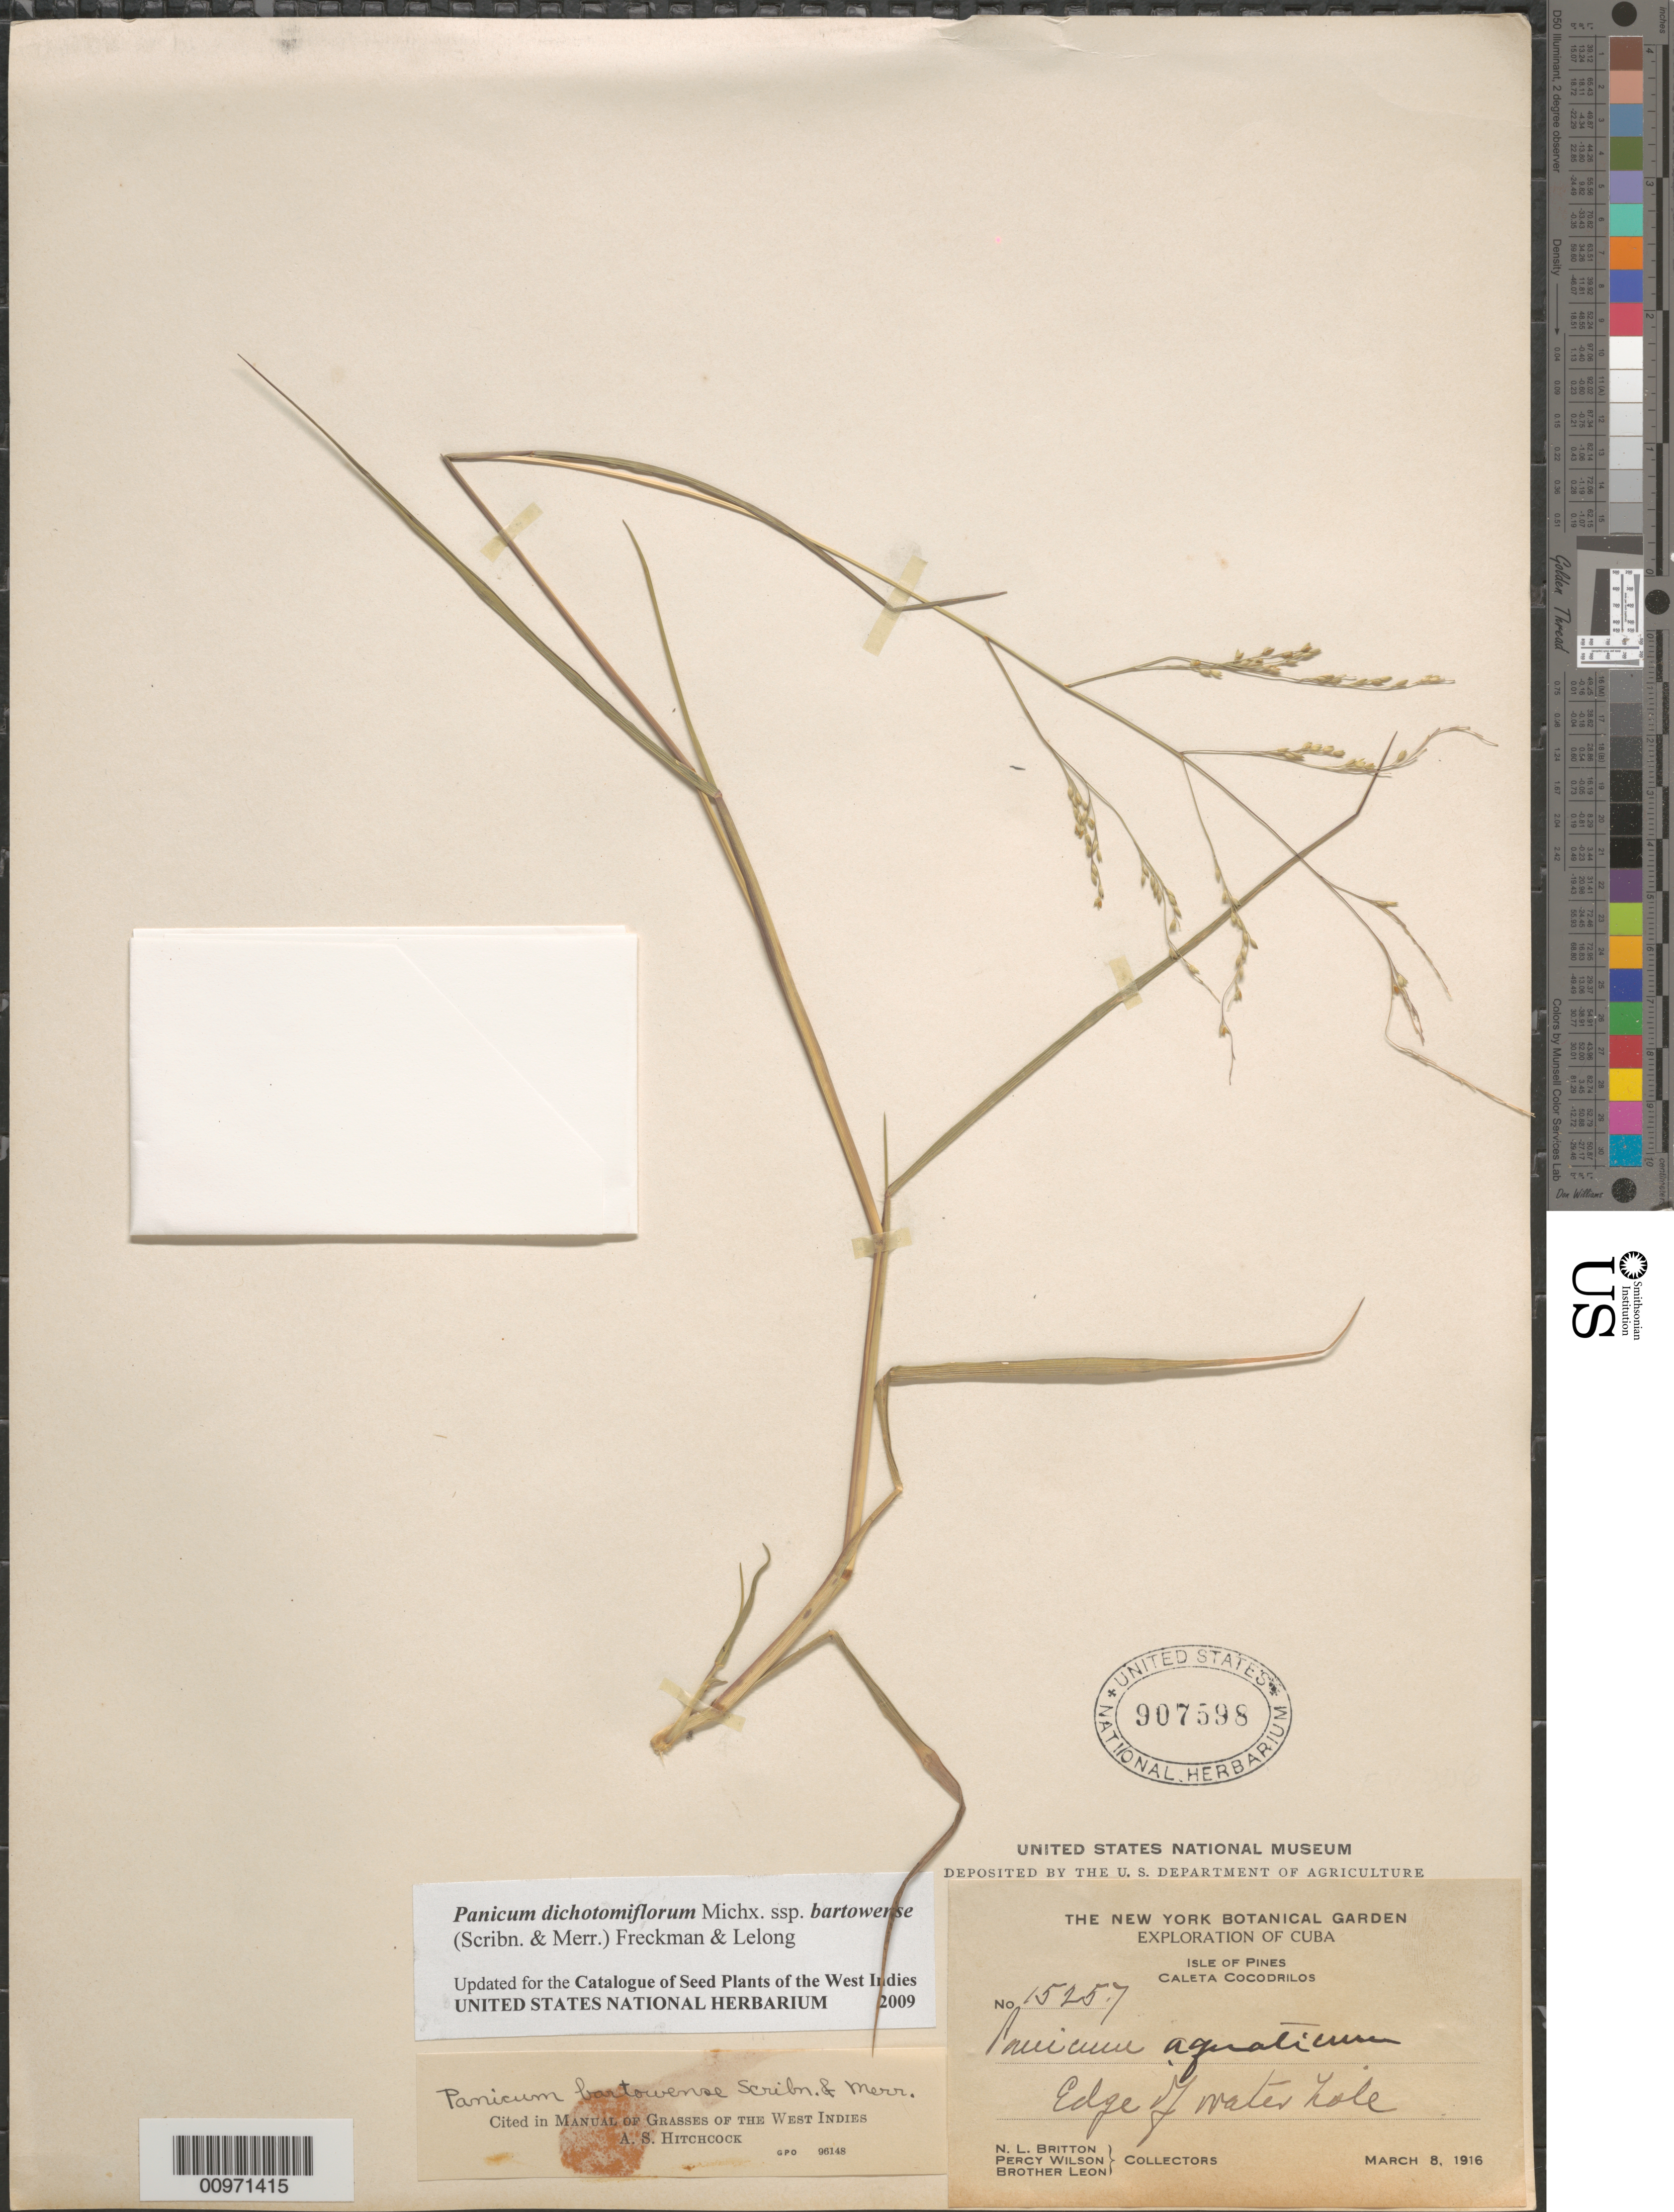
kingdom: Plantae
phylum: Tracheophyta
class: Liliopsida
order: Poales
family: Poaceae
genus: Panicum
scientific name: Panicum dichotomiflorum subsp. bartowense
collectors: N. Britton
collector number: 15257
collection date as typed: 08 Mar 1916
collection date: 1916-03-08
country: Cuba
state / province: Isla de la Juventud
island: Isla de la Juventud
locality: [Isle of Pines], Caleta Cocodrilos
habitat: Edge of water hole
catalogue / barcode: US 907598